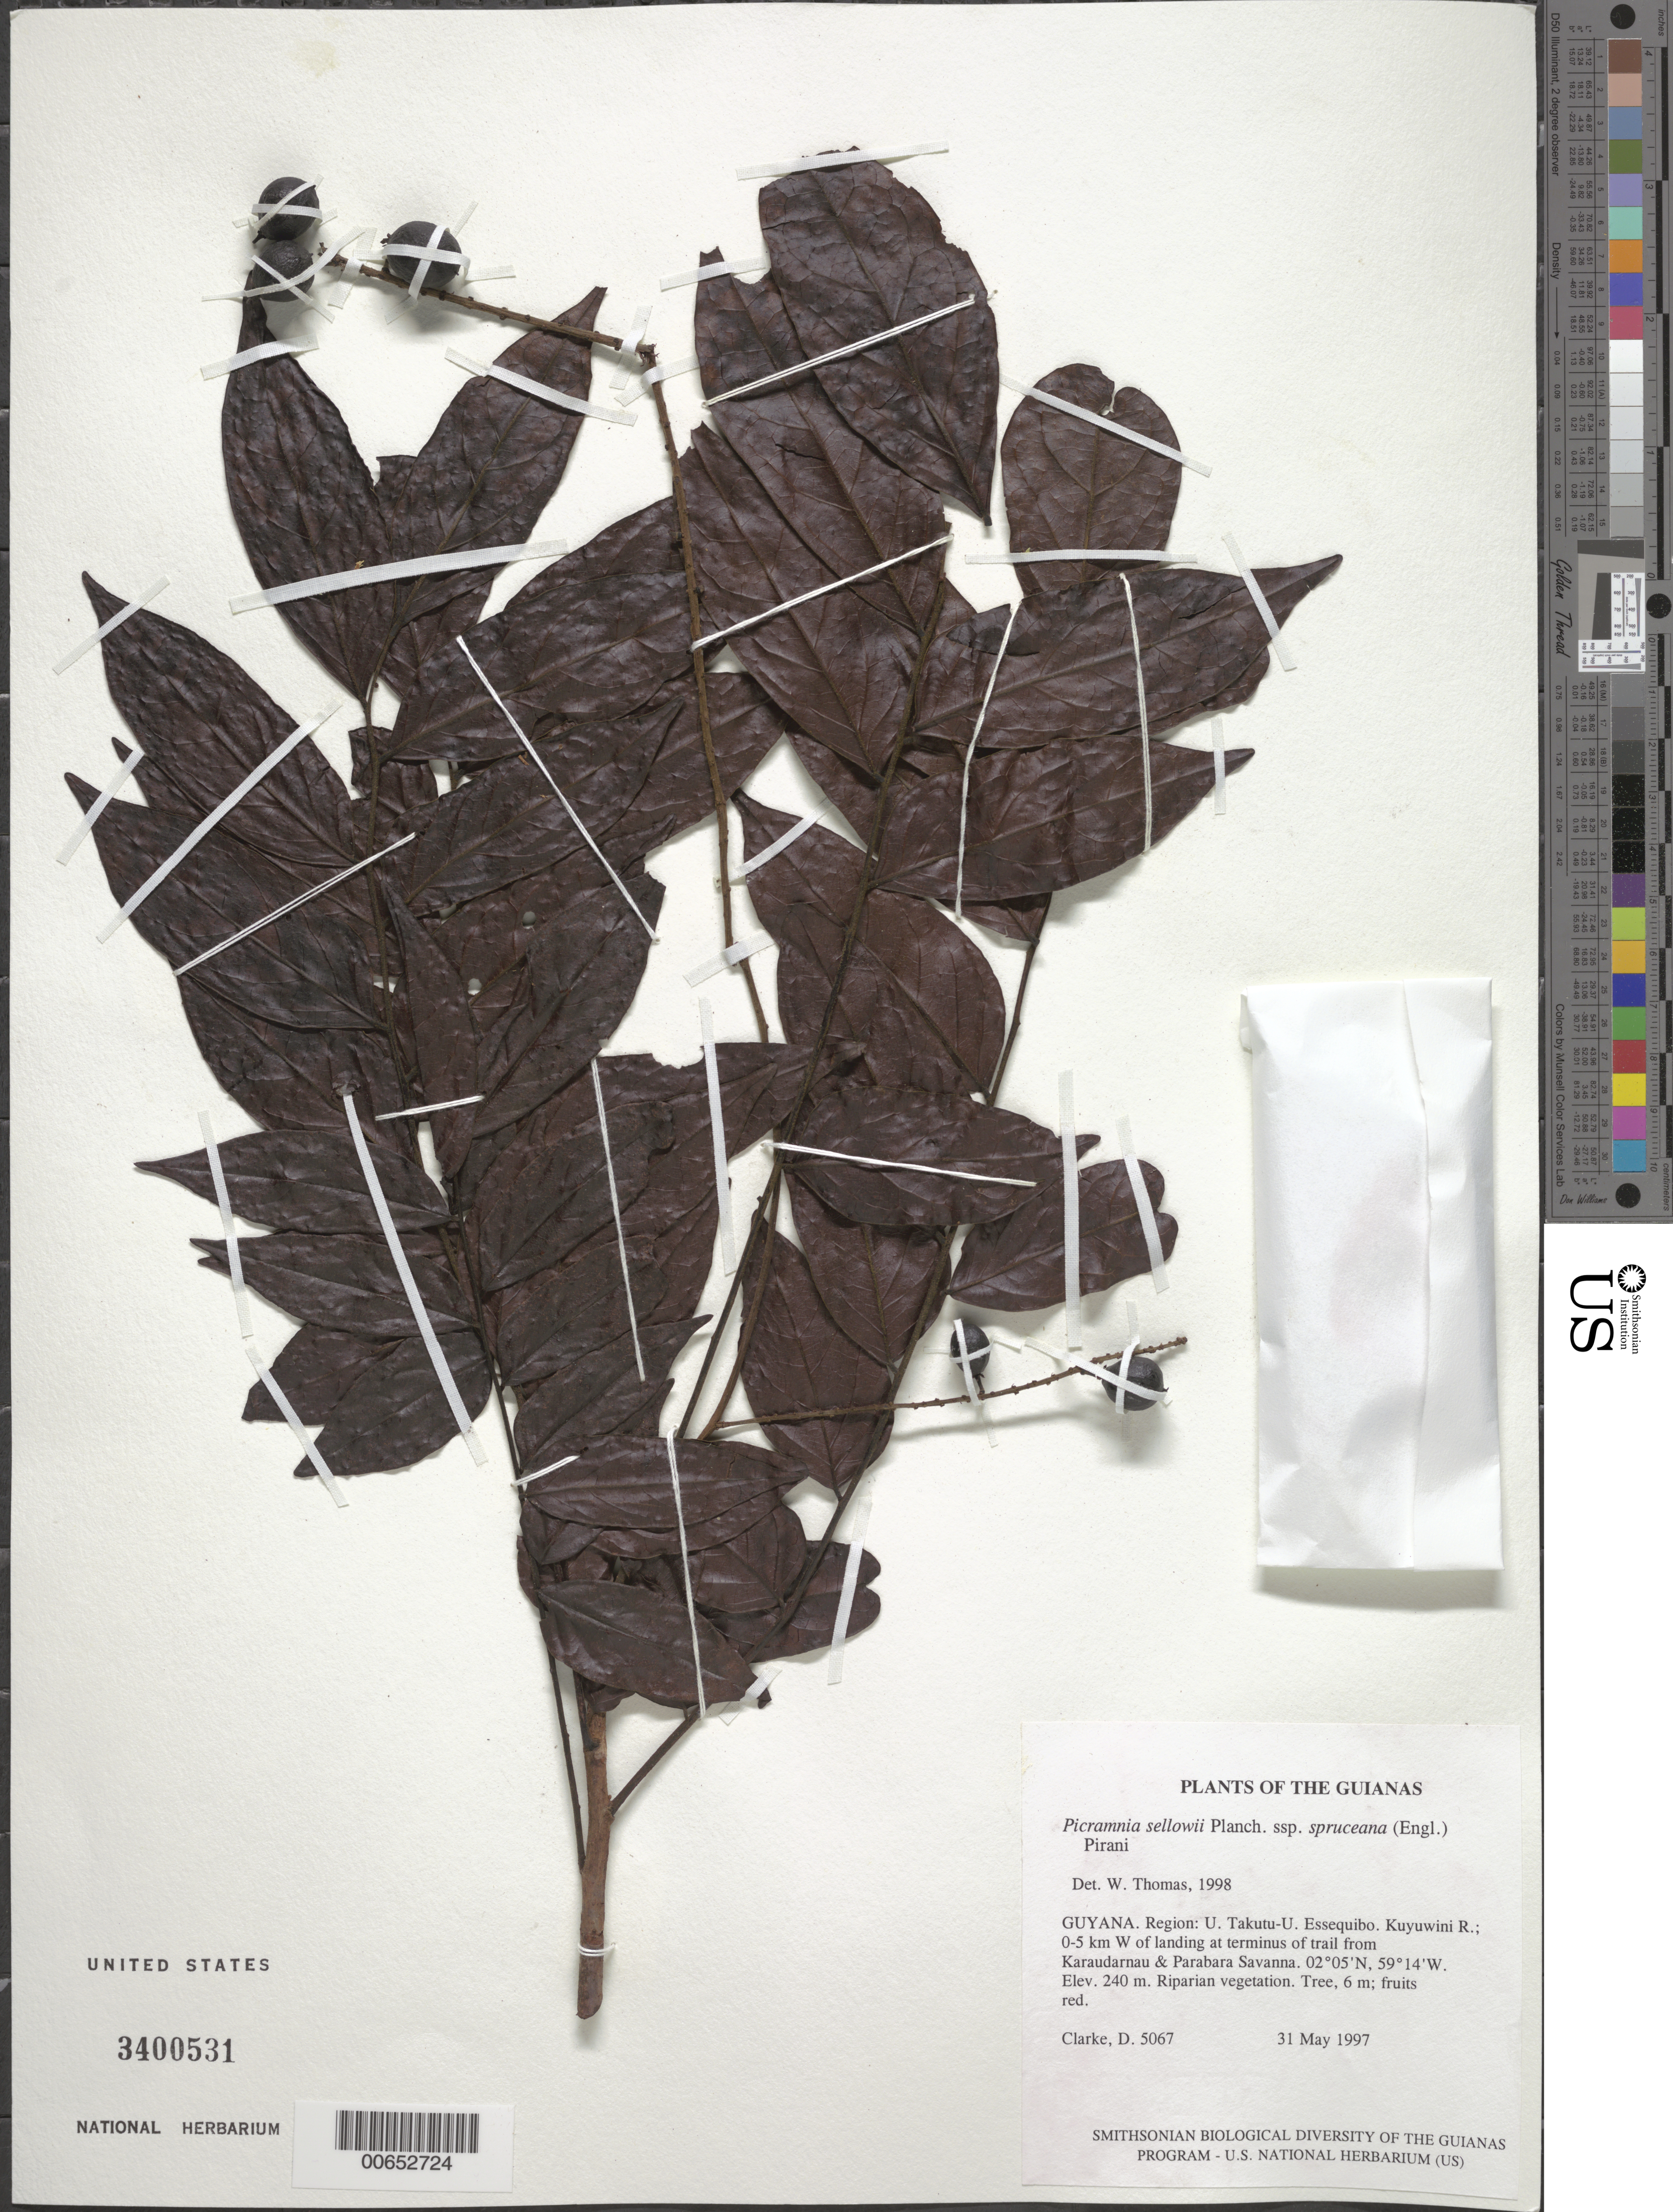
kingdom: Plantae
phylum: Tracheophyta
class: Magnoliopsida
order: Picramniales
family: Picramniaceae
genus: Picramnia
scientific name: Picramnia sellowii subsp. spruceana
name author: (Engl.) Pirani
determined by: Thomas, W. W., (NY), New York Botanical Garden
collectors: H. D. Clarke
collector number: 5067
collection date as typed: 31 May 1997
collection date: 1997-05-31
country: Guyana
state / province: U. Takutu-U. Essequibo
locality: Kuyuwini R.; 0-5 km W of landing at terminus of trail from Karaudarnau & Parabara Savanna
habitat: Riparian vegetation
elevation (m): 240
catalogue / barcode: US 3400531